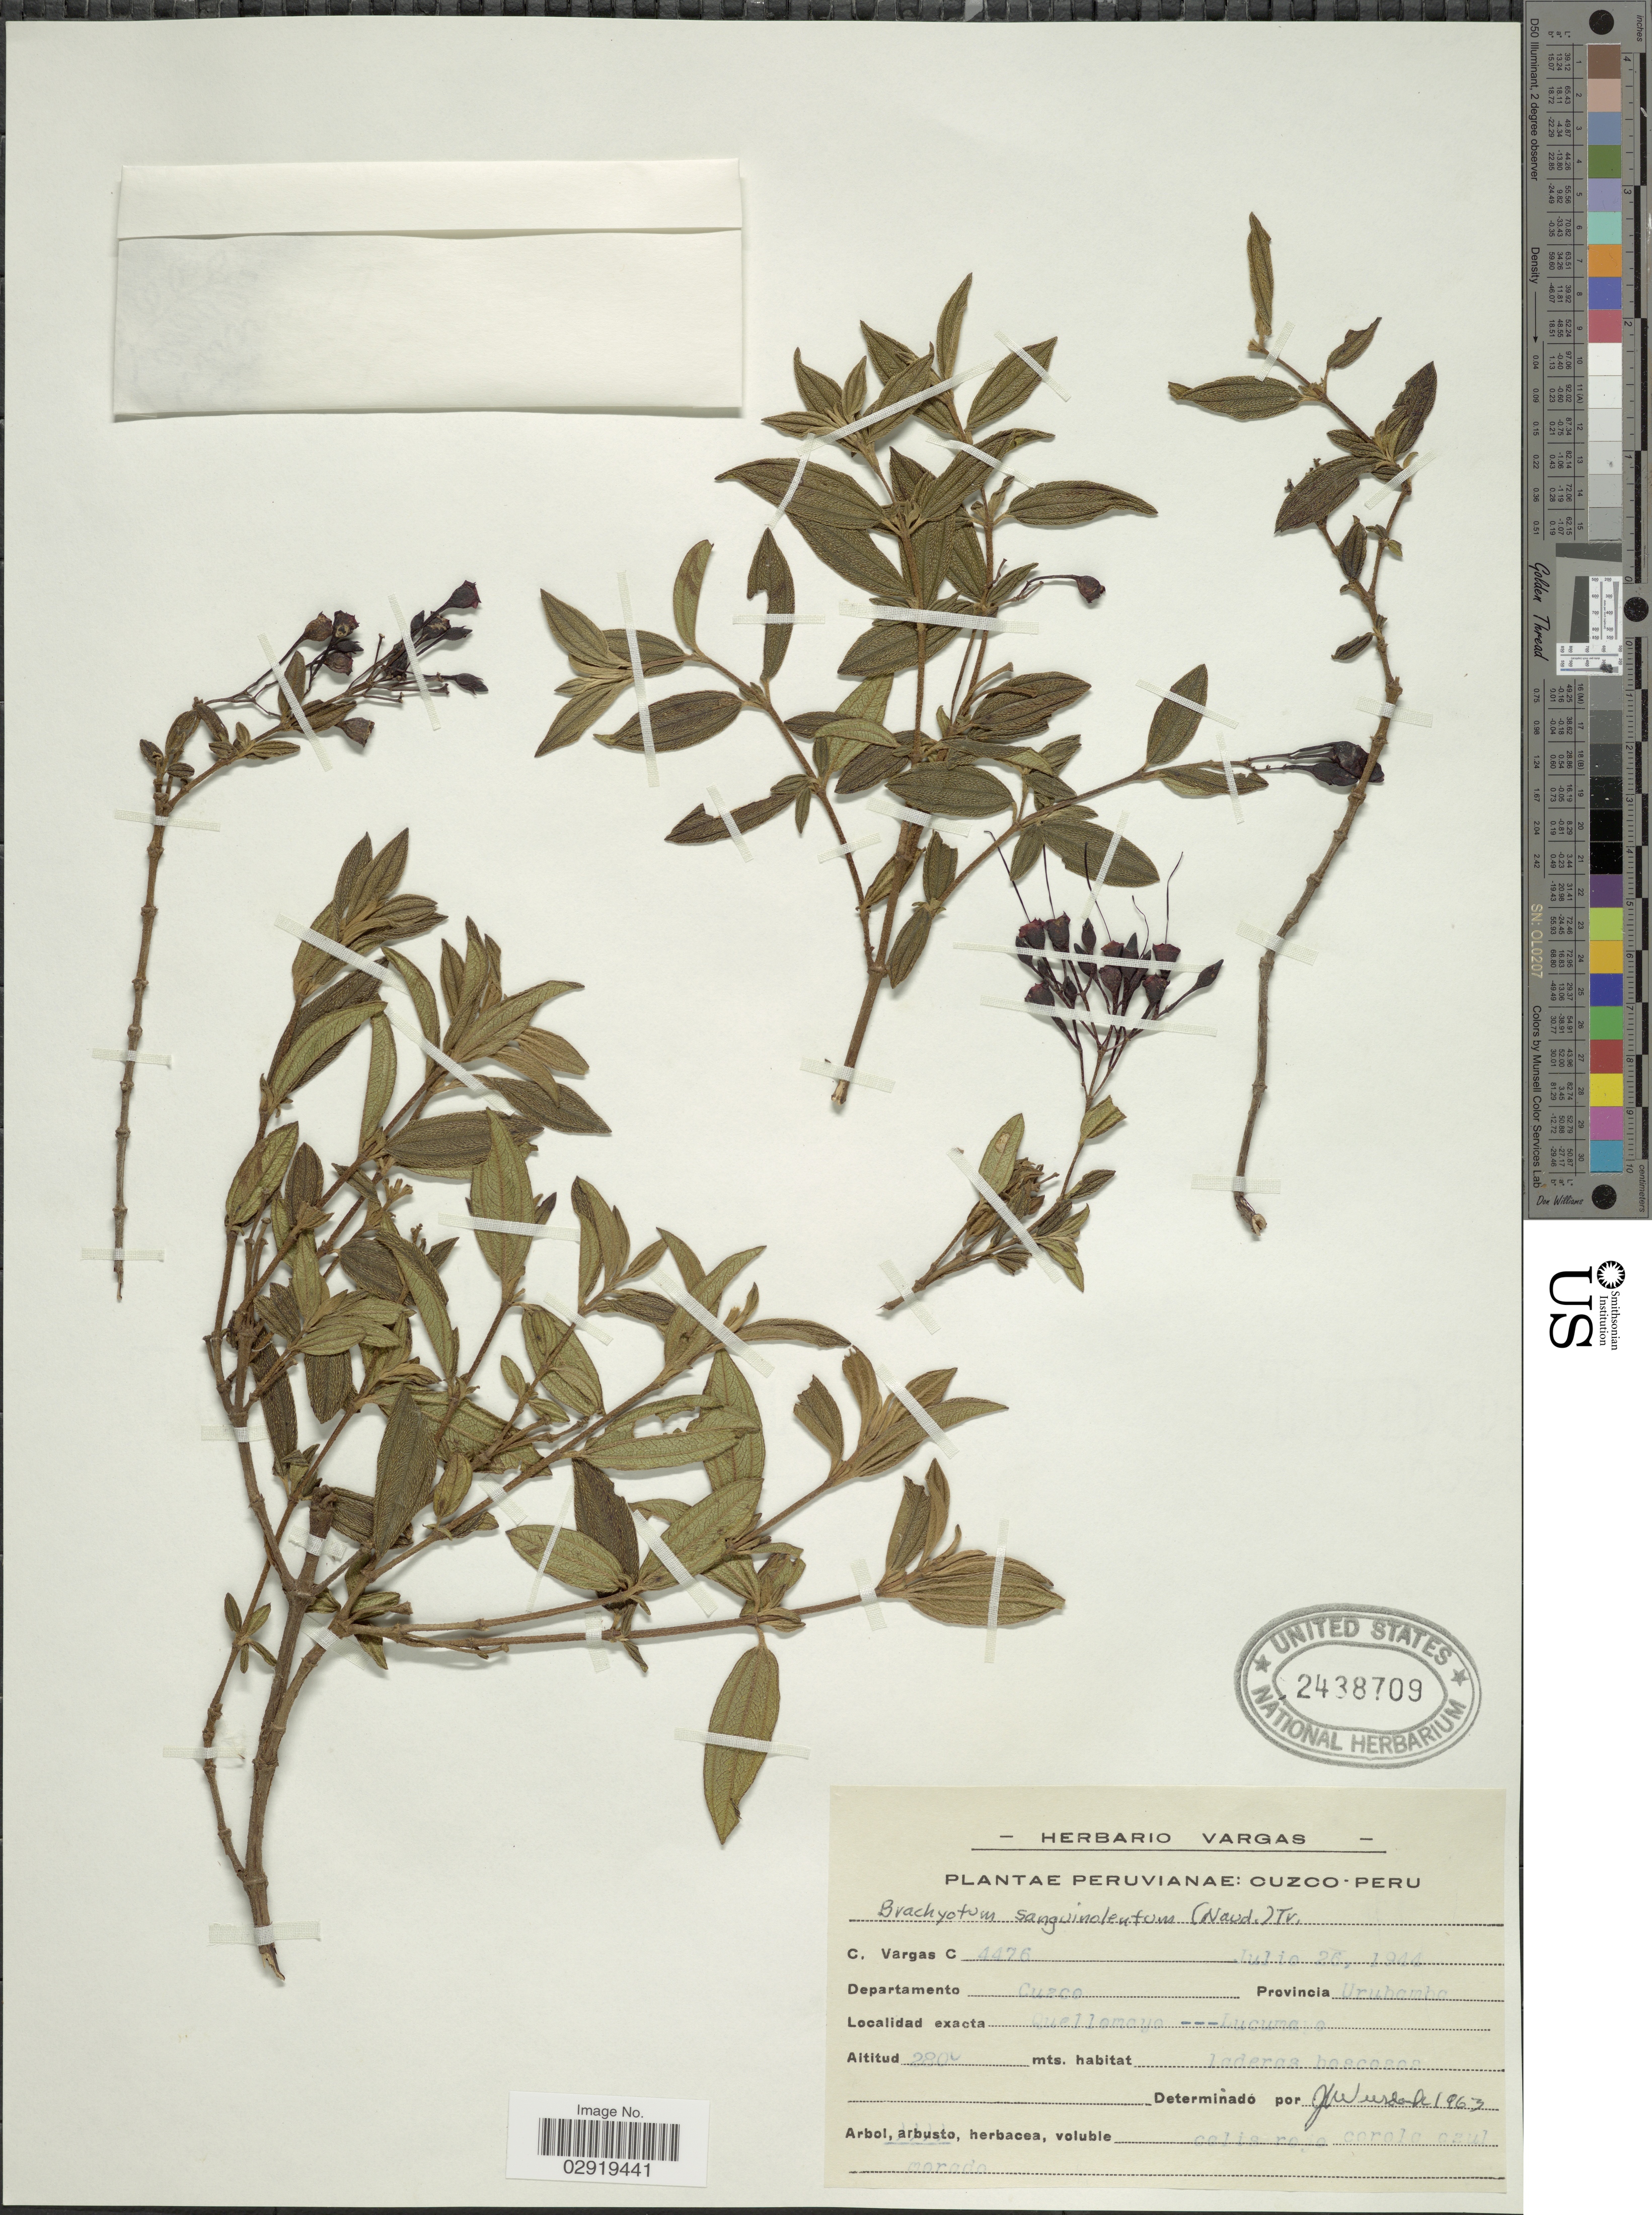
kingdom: Plantae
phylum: Tracheophyta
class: Magnoliopsida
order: Myrtales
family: Melastomataceae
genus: Brachyotum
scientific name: Brachyotum sanguinolentum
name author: (Naudin) Triana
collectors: C. Vargas Calderón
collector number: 4476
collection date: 1944-07-26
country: Peru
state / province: Cusco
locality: Departamento Cuzco. Provincia Urubamba. Quellomoyo-Lucumayo.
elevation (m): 2800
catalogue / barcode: US 2438709